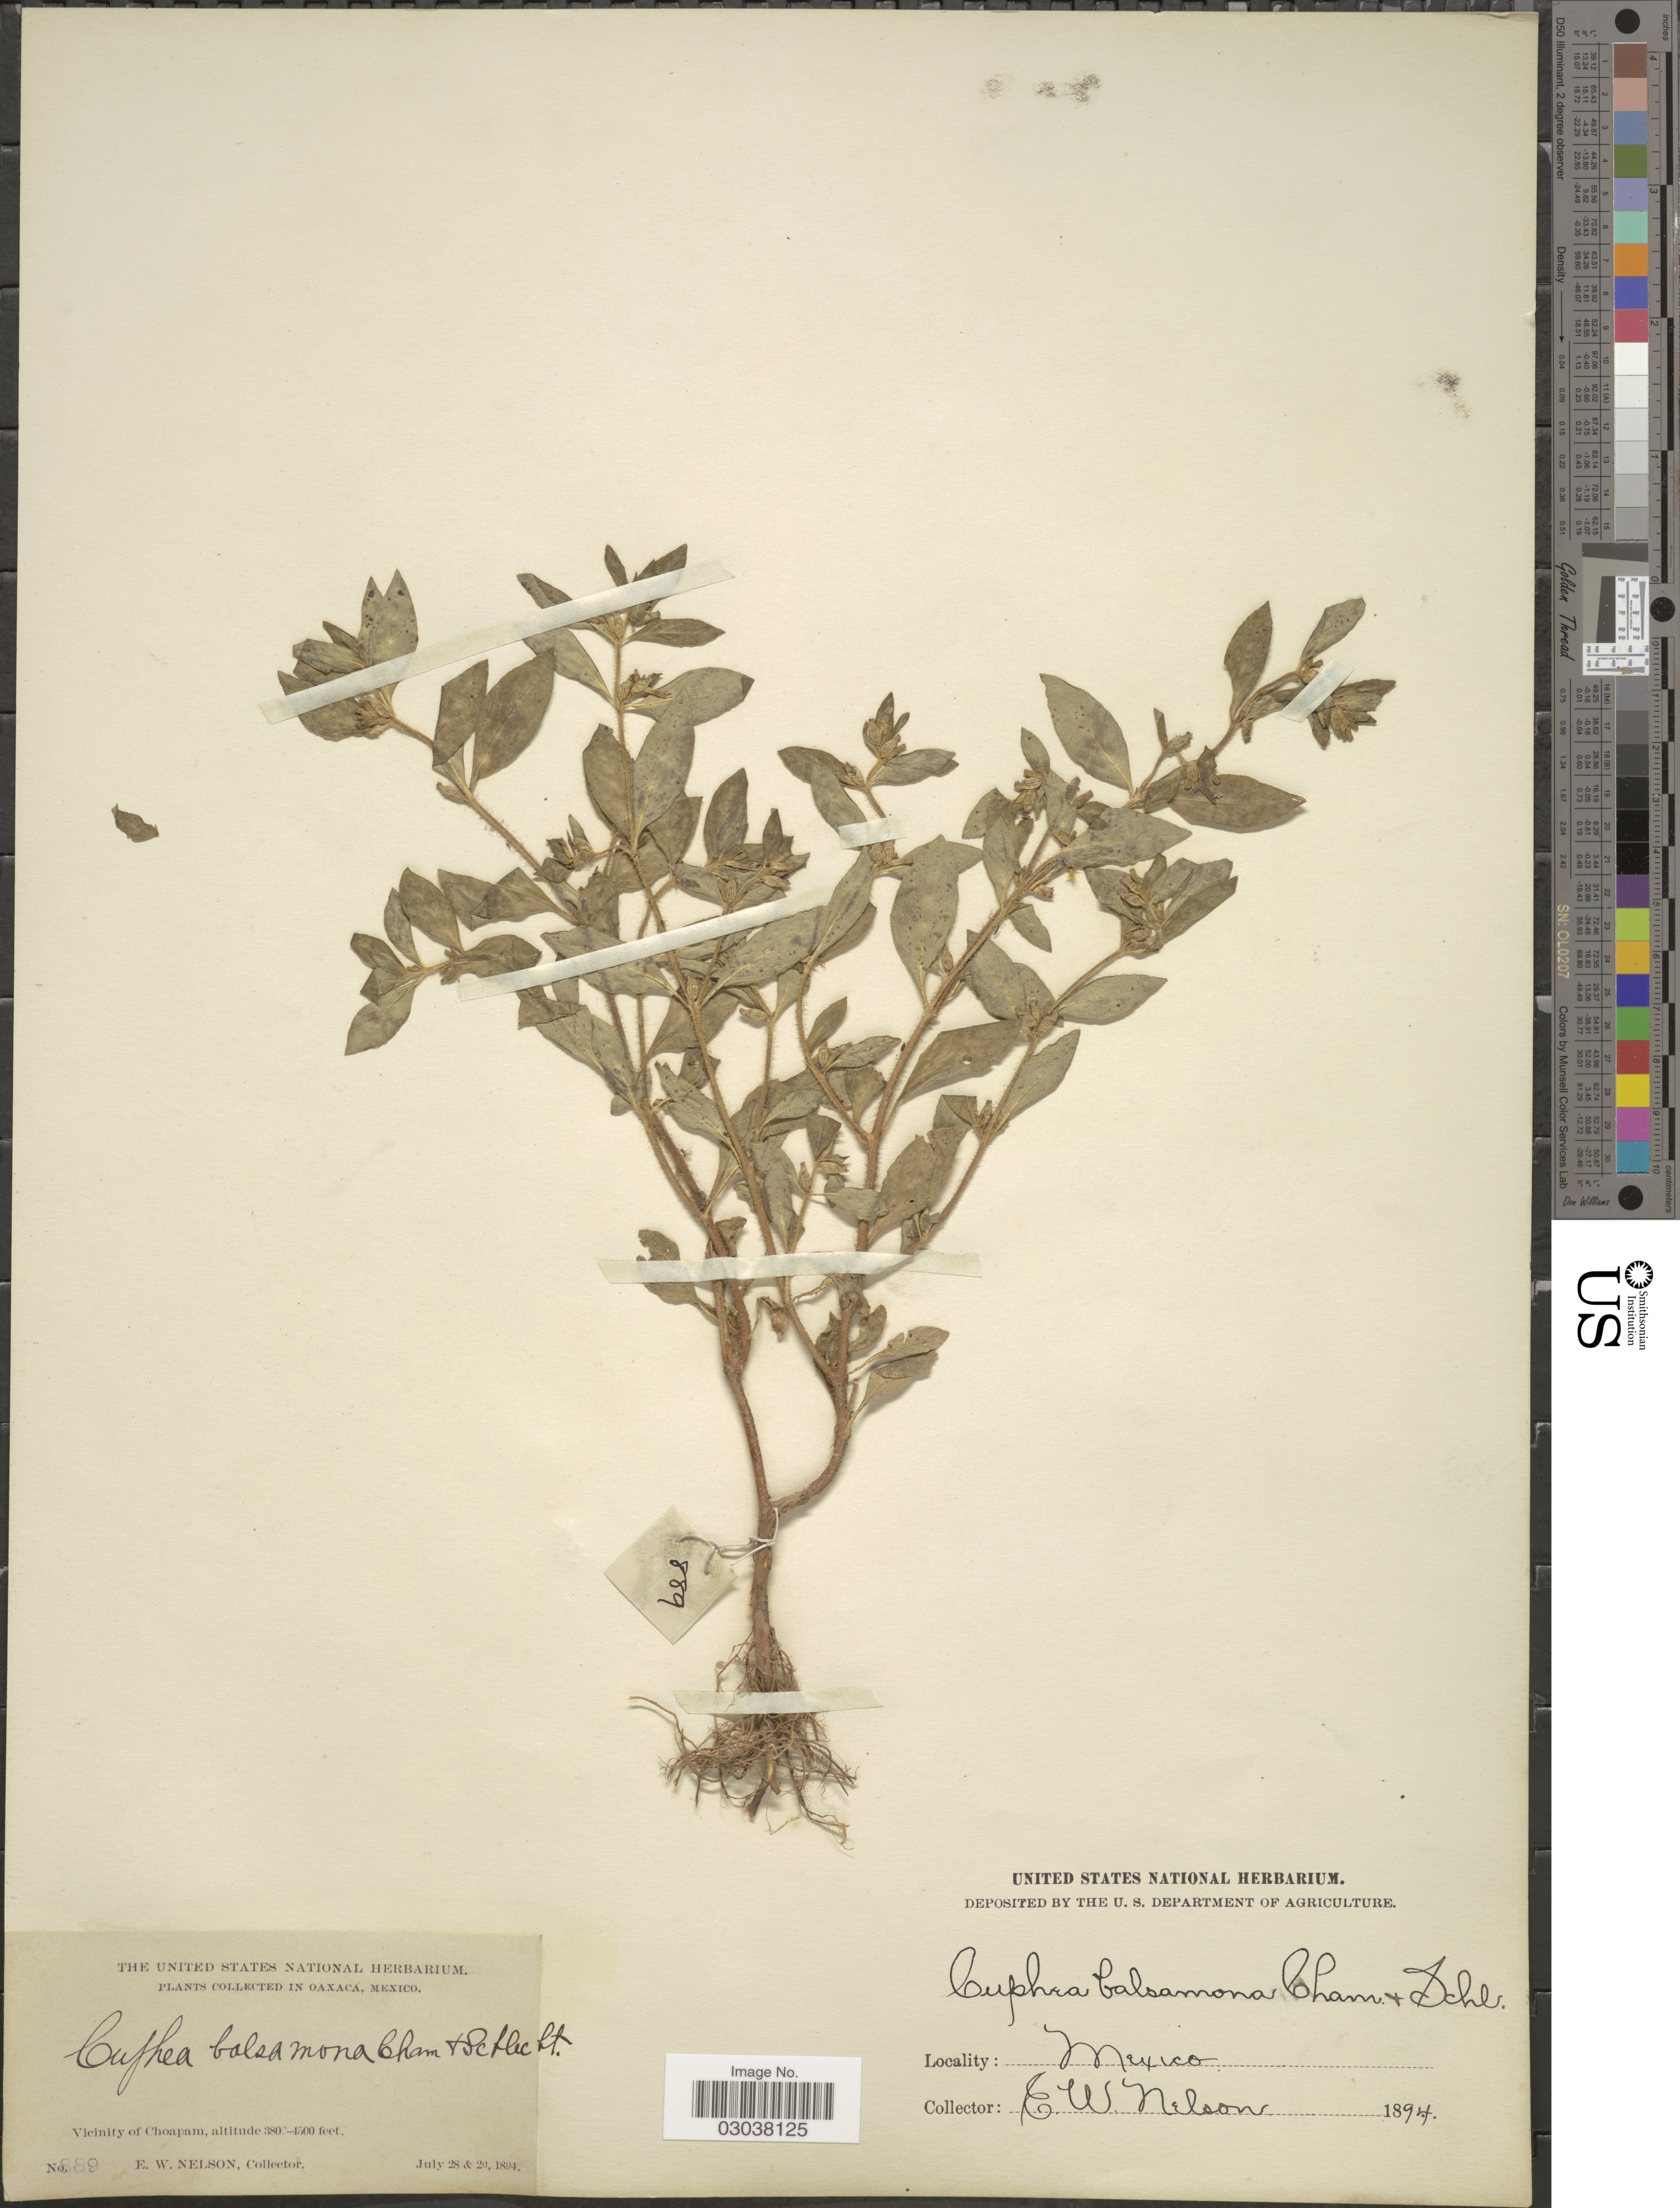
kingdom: Plantae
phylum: Tracheophyta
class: Magnoliopsida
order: Myrtales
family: Lythraceae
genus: Cuphea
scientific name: Cuphea carthagenensis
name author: (Jacq.) J.F. Macbr.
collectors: E. W. Nelson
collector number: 889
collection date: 1894-07-28/1894-07-29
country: Mexico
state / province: Oaxaca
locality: Vicinity of Choapam.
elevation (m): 1158